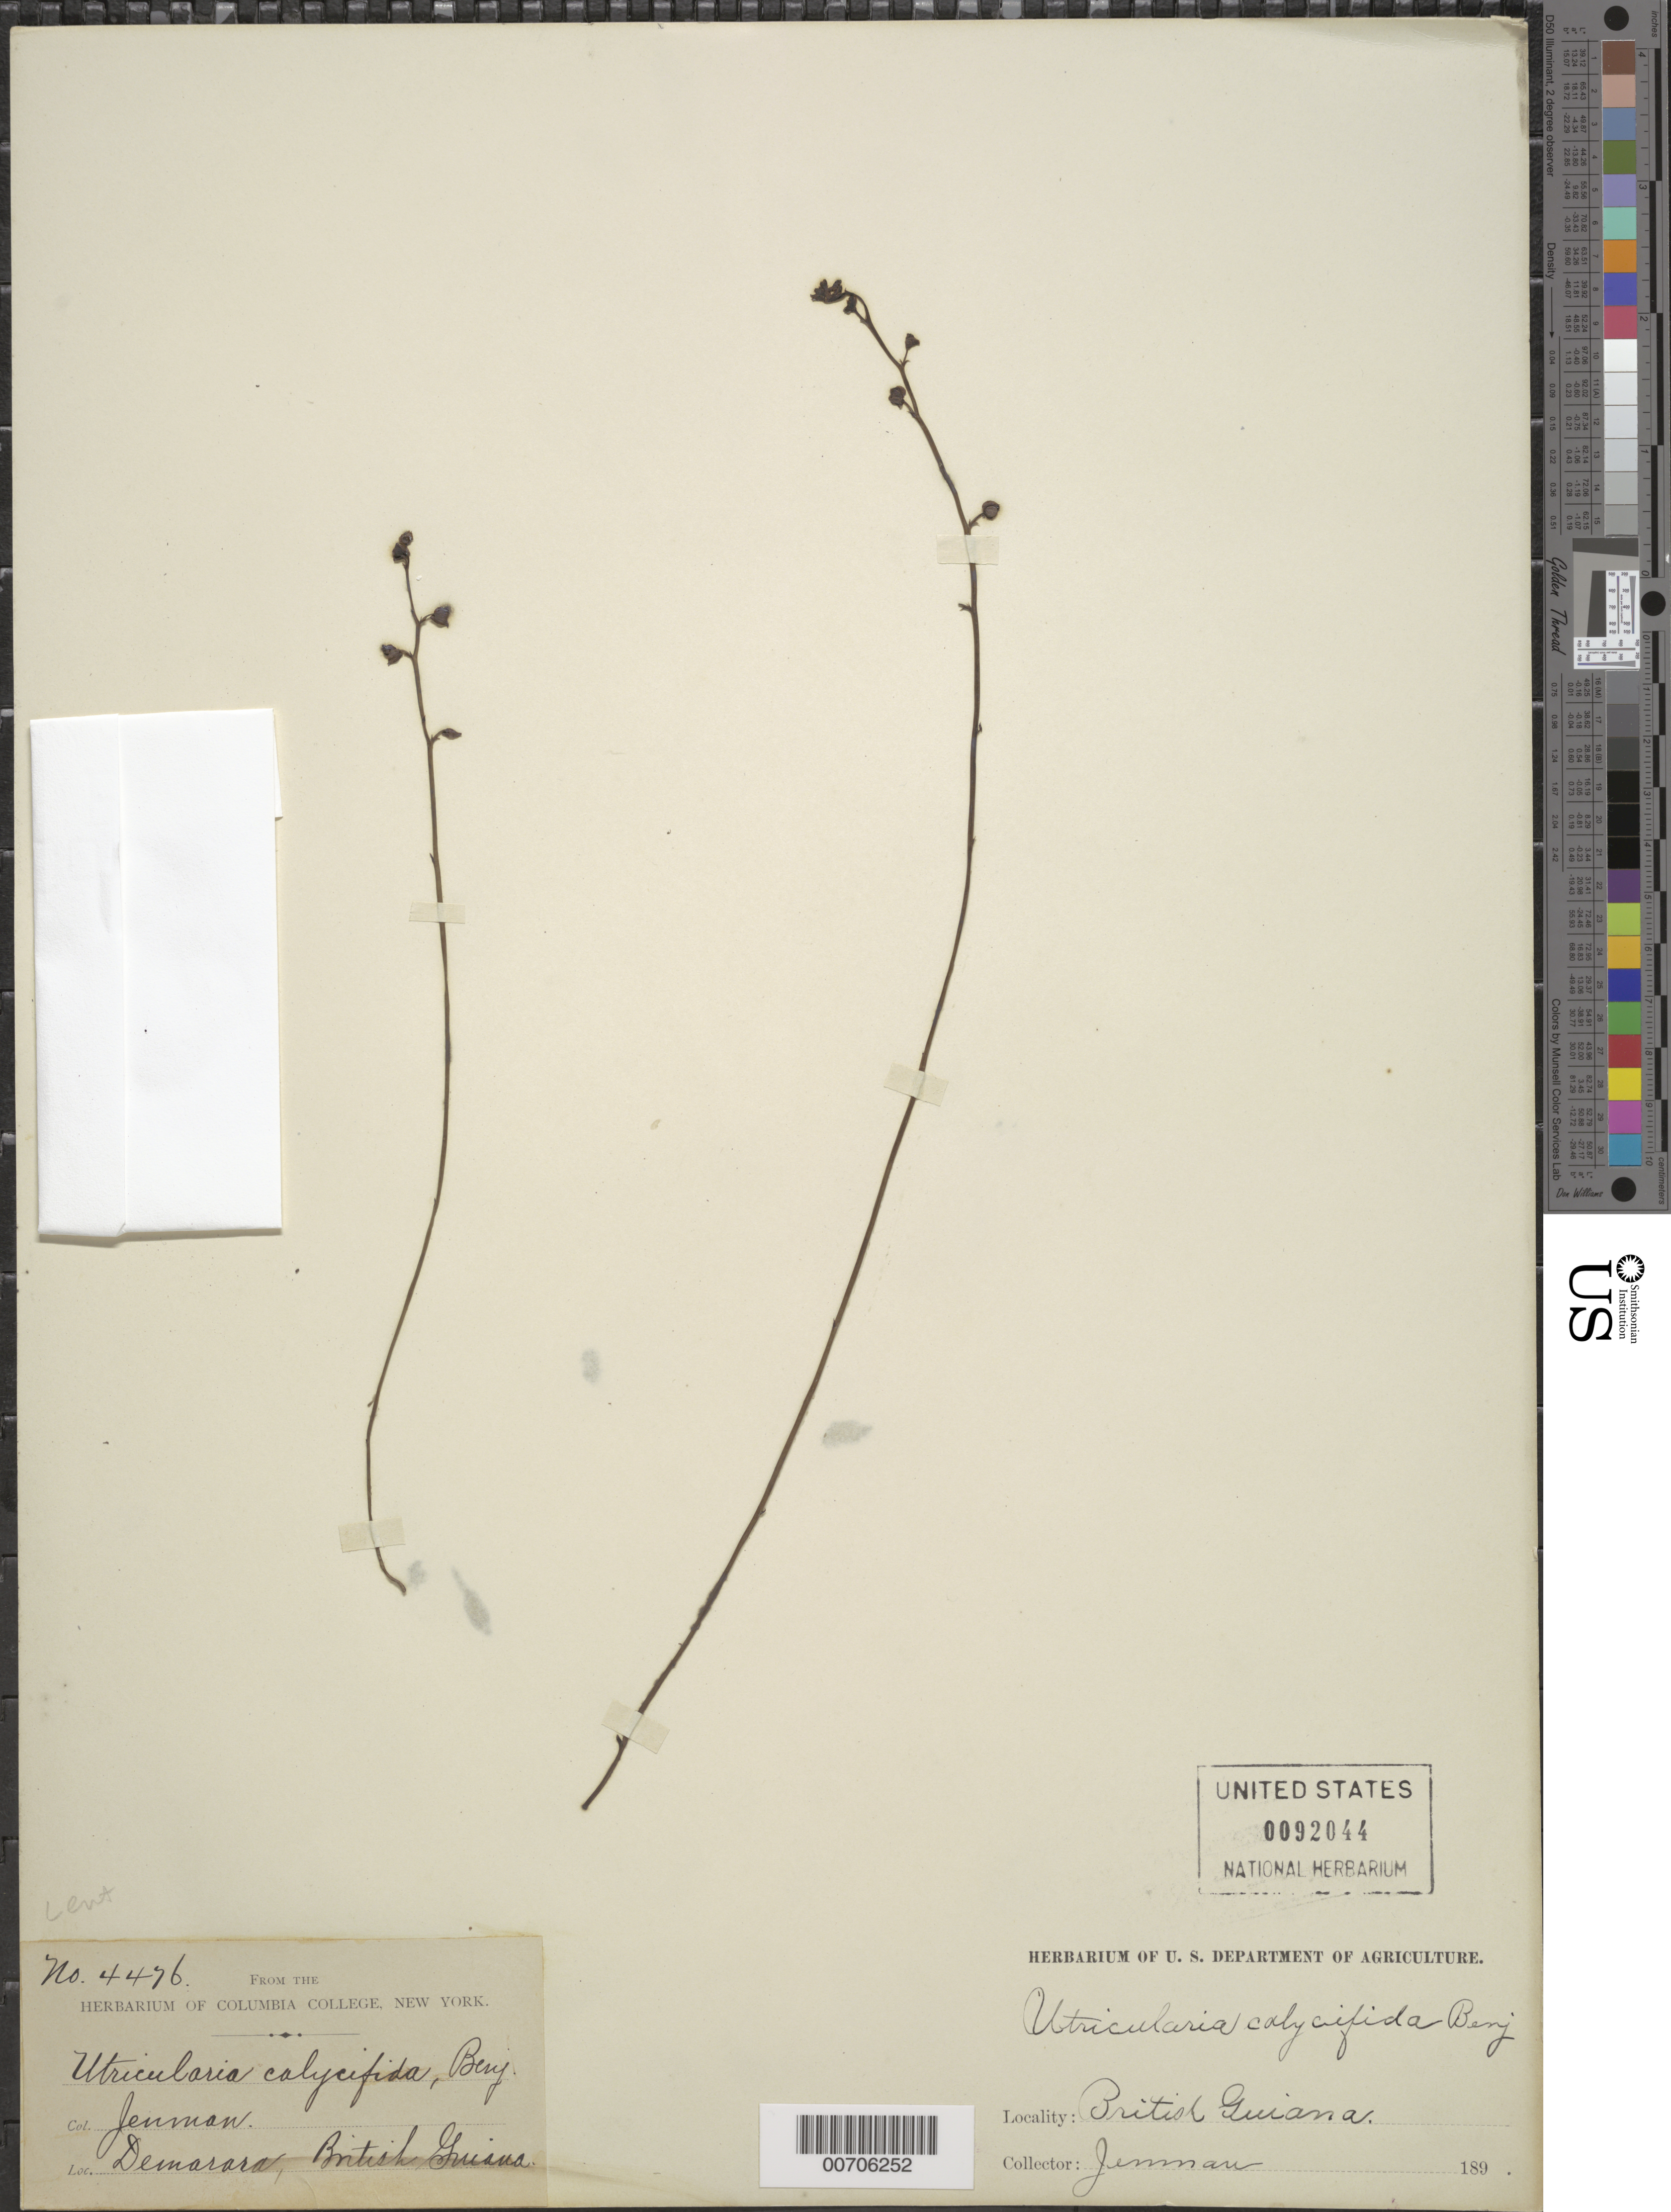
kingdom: Plantae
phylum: Tracheophyta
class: Magnoliopsida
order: Lamiales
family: Lentibulariaceae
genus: Utricularia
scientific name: Utricularia calycifida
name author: Benj.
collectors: G. S. Jenman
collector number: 4476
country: Guyana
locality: Demerara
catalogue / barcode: US 92044